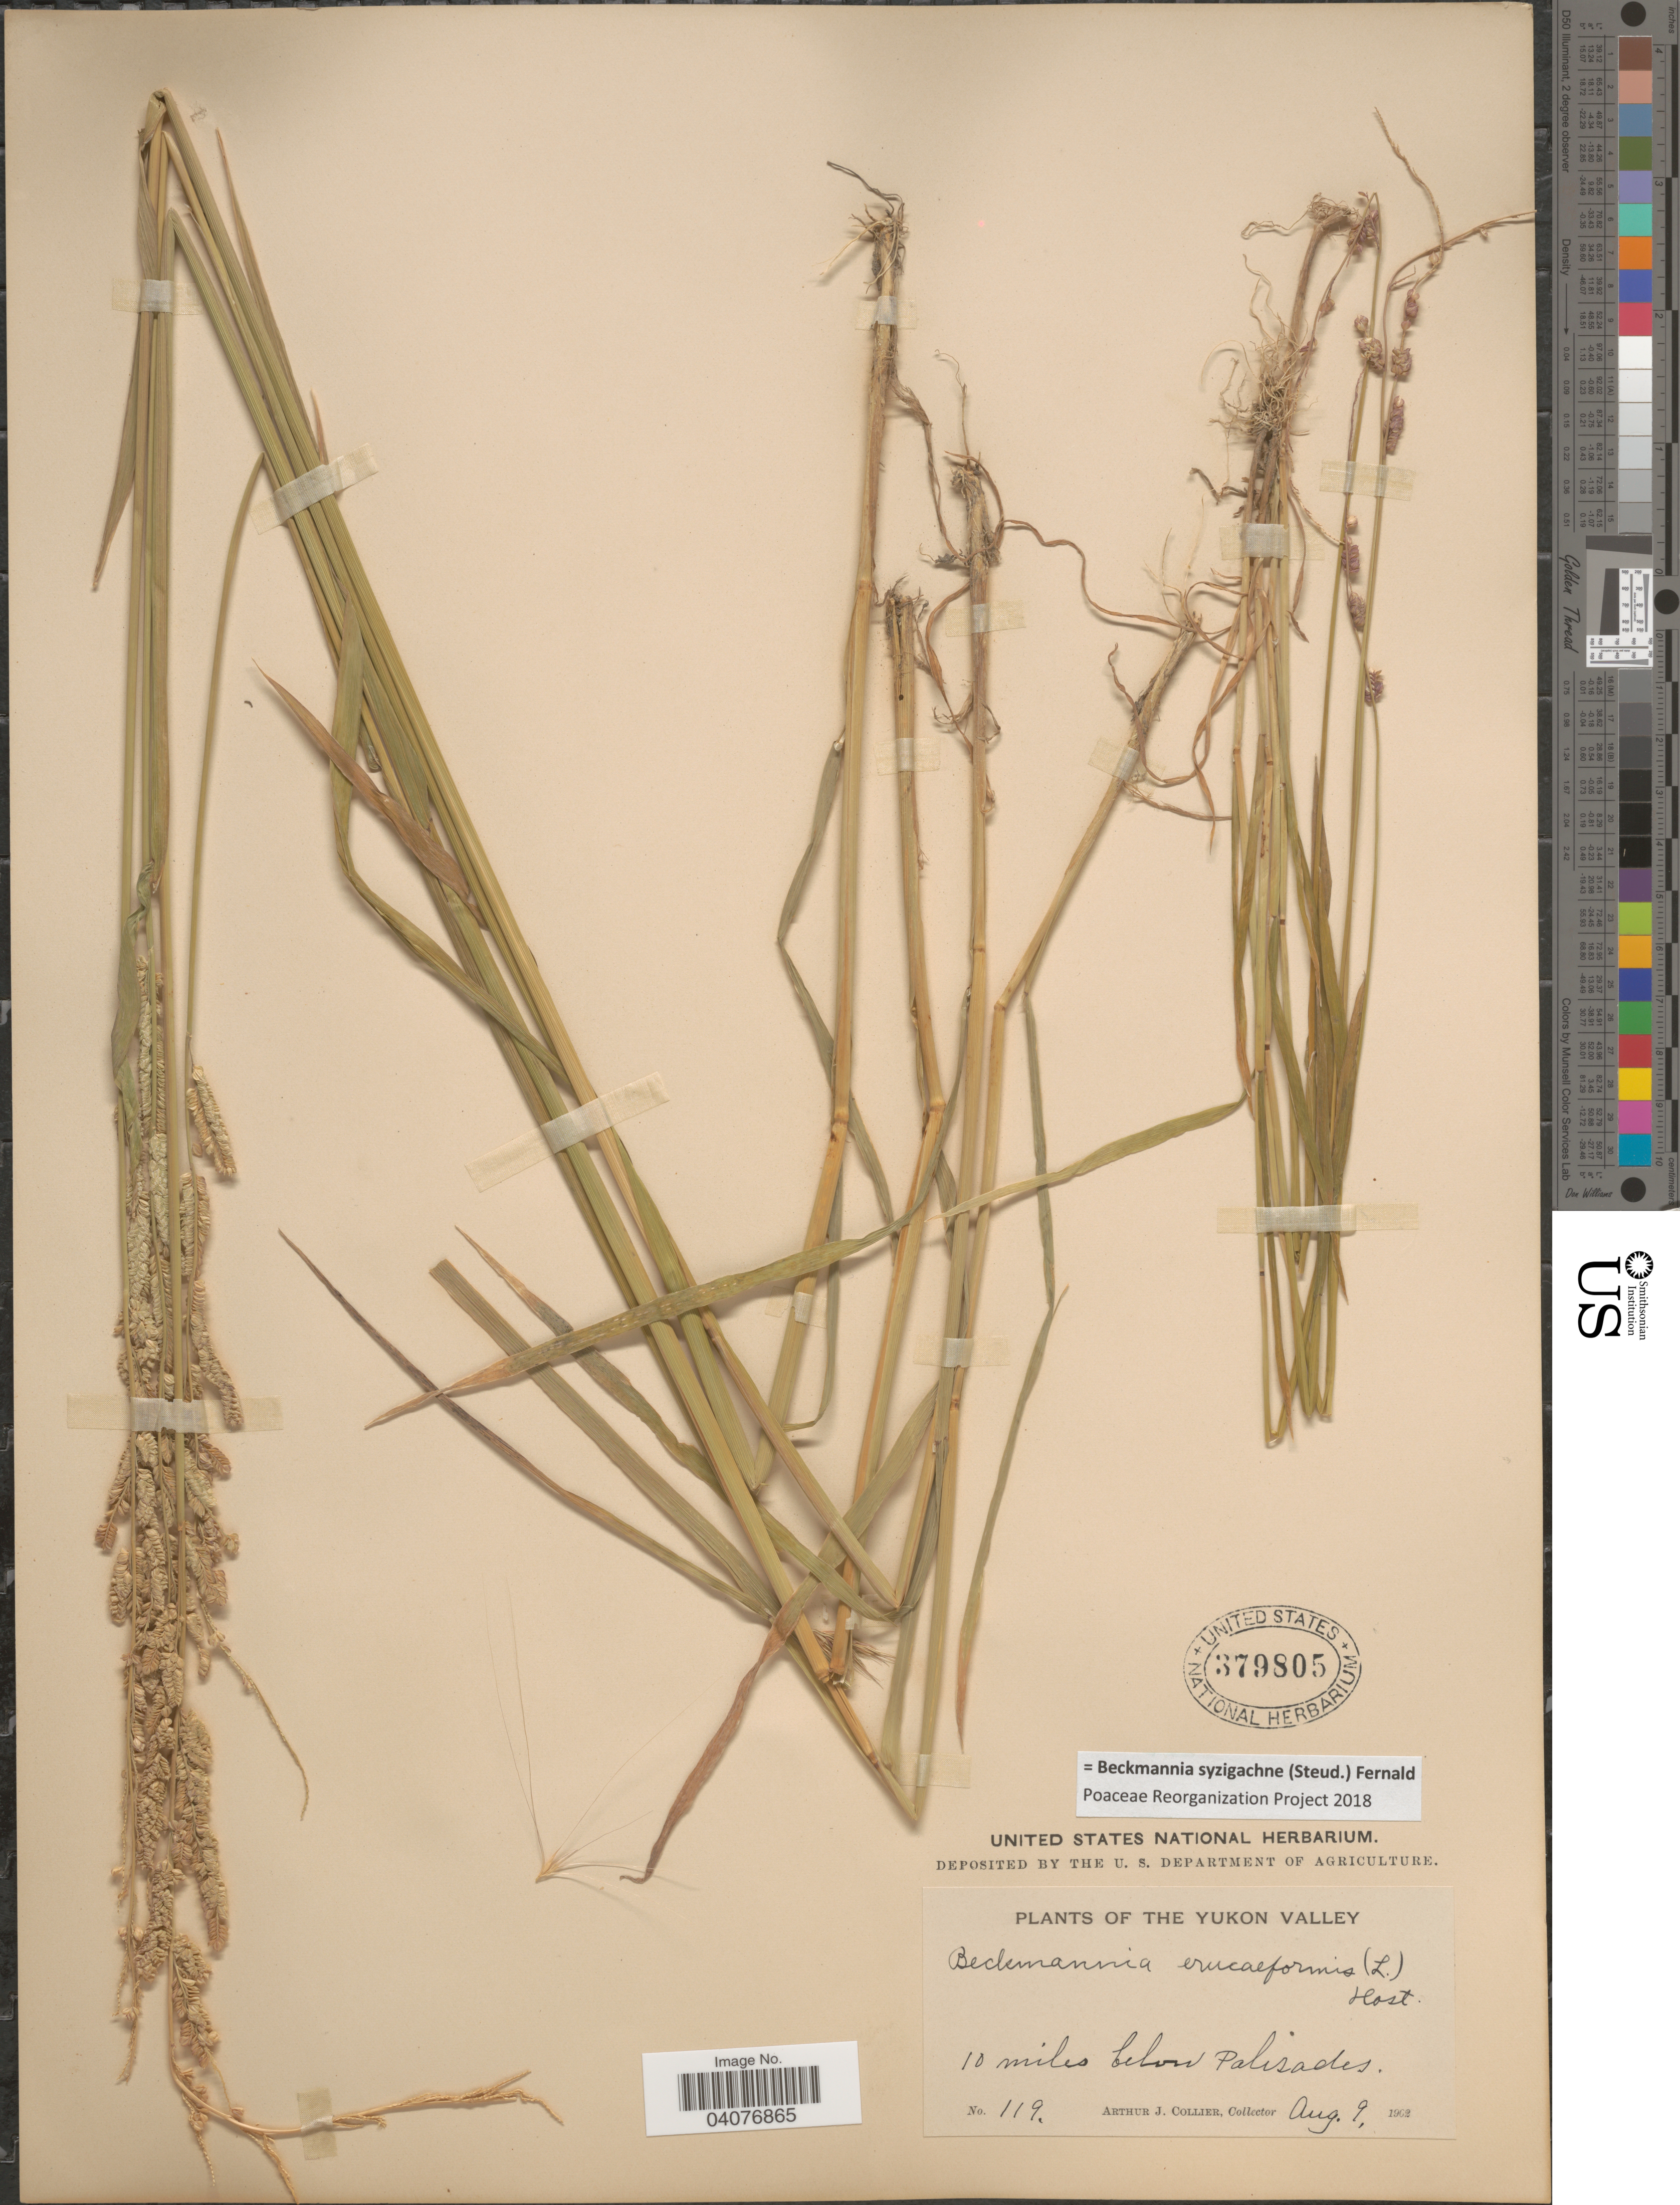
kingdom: Plantae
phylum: Tracheophyta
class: Liliopsida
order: Poales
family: Poaceae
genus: Beckmannia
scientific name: Beckmannia syzigachne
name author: (Steud.) Fernald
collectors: A. Collier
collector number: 119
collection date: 1902-08-09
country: Canada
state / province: Yukon Territory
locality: The Yukon Valley. 10 miles below Palisades.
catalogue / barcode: US 379805